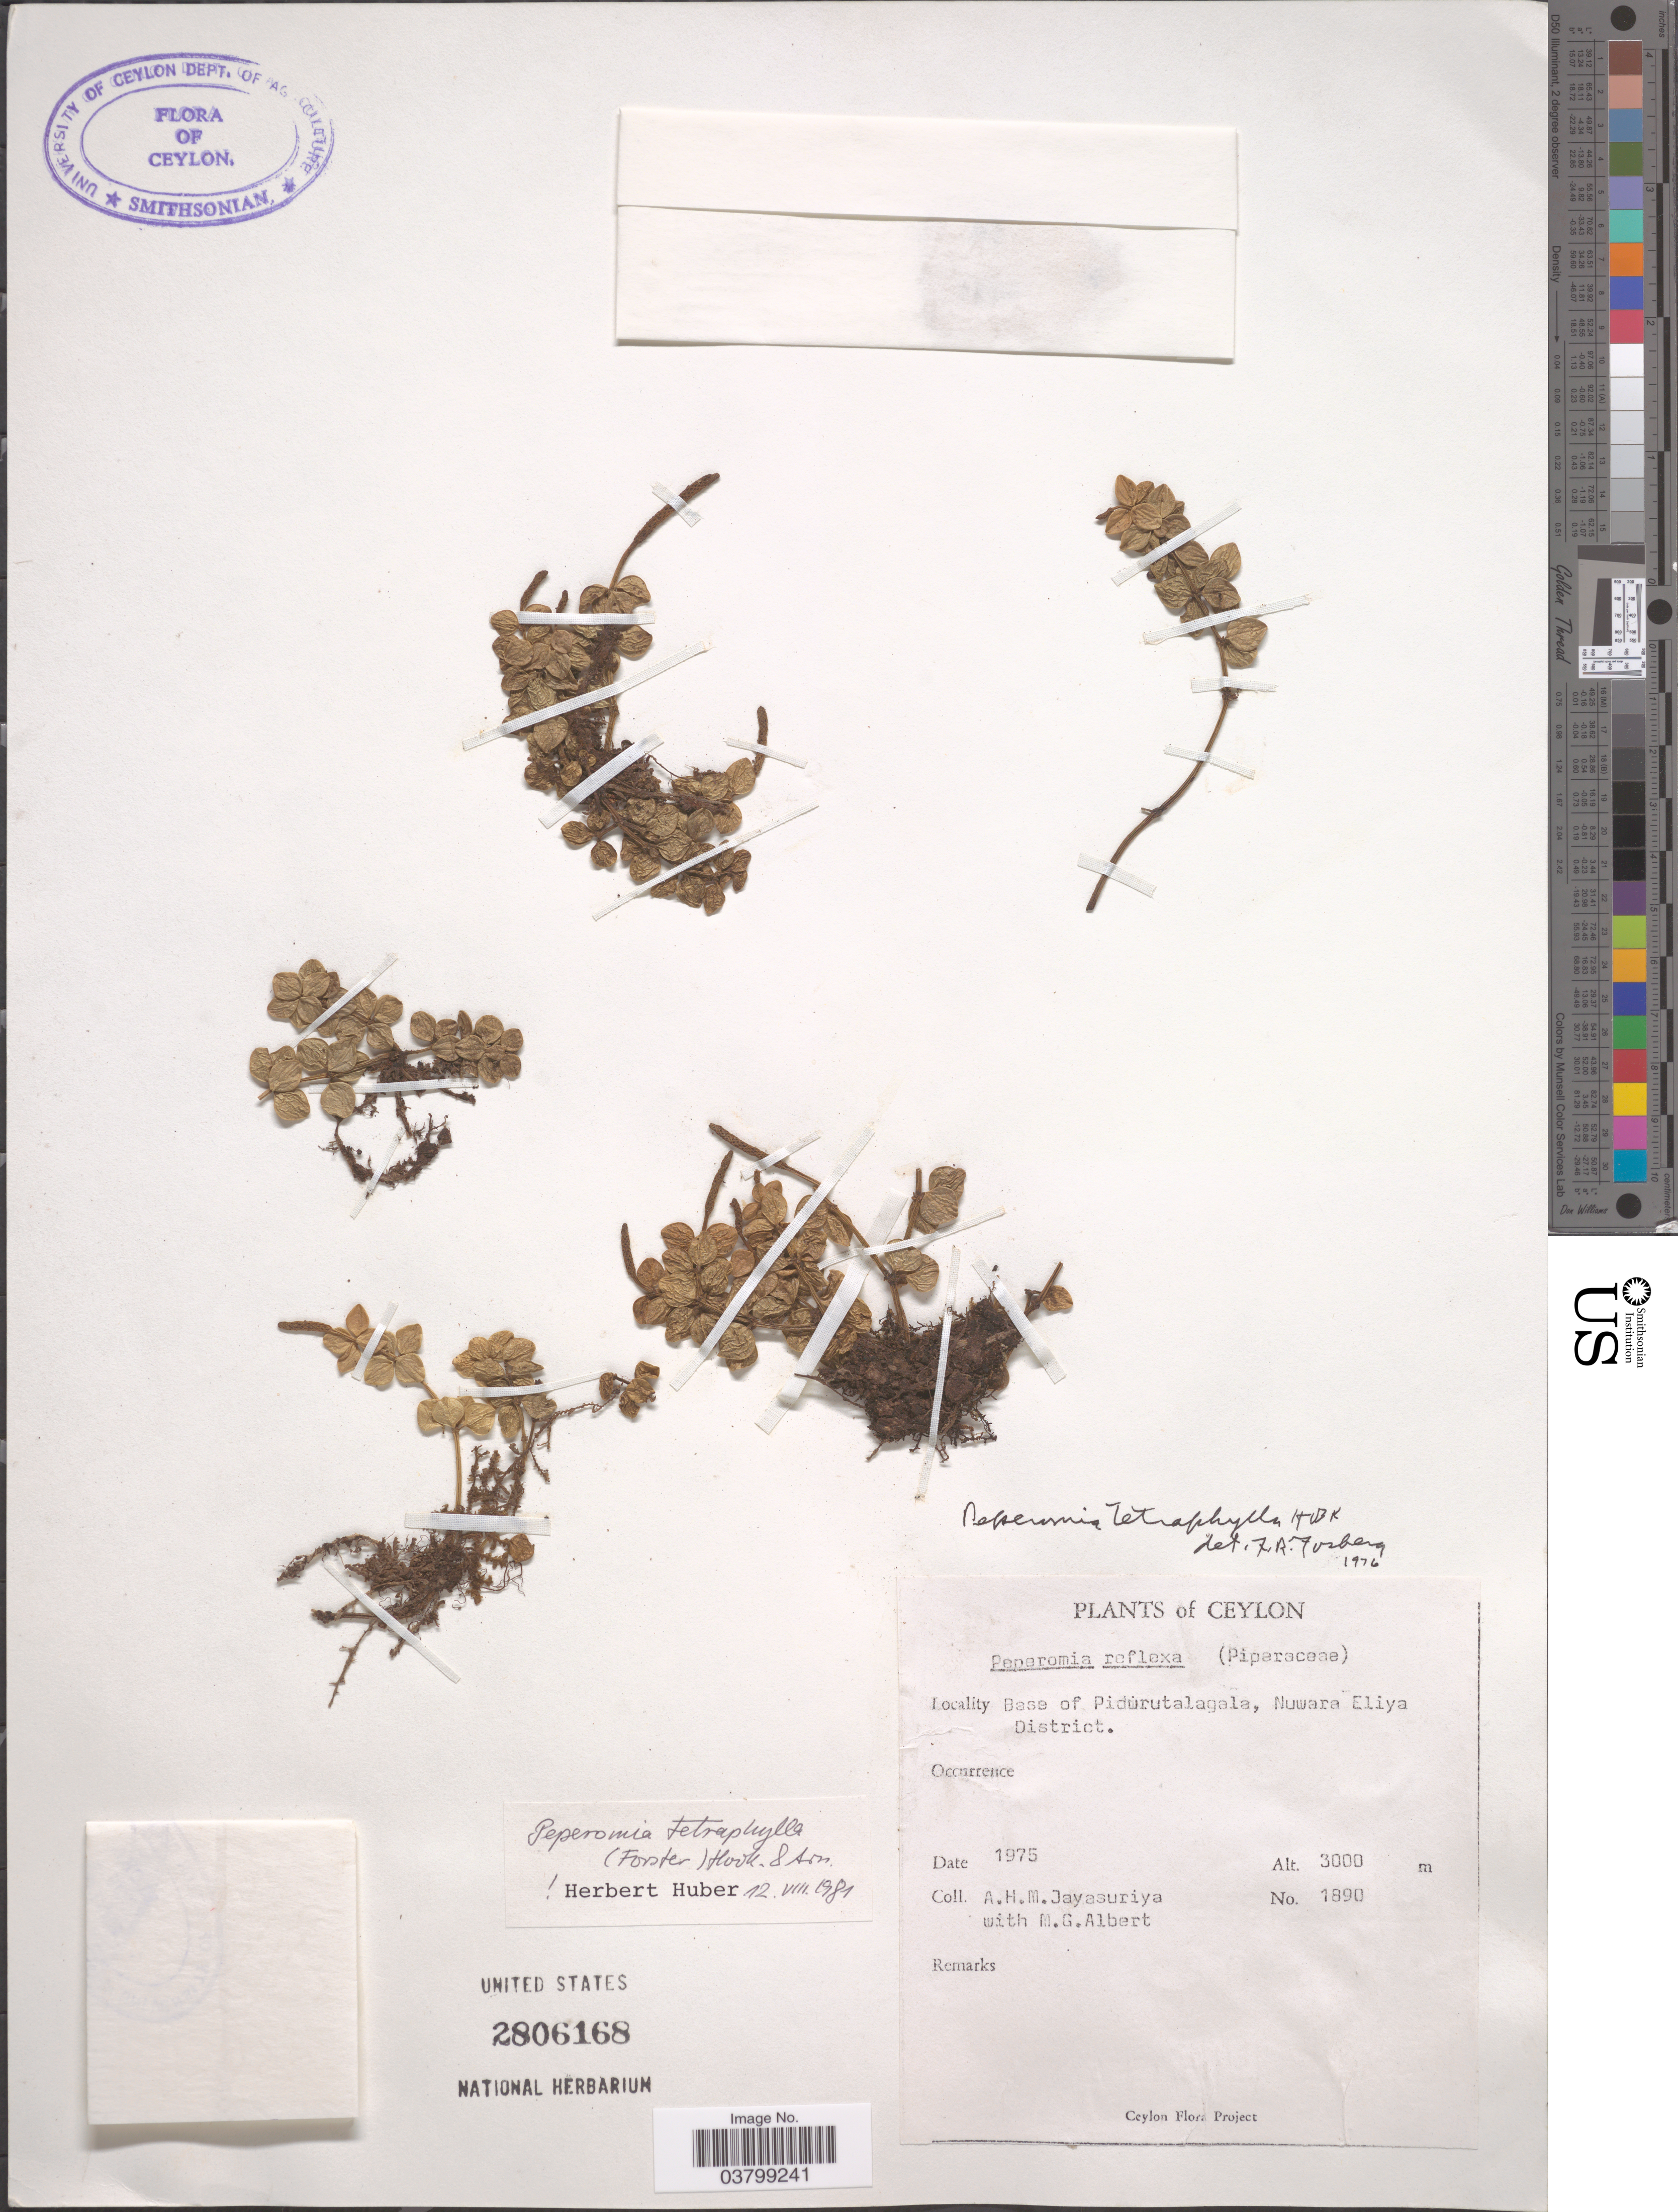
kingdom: Plantae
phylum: Tracheophyta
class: Magnoliopsida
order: Piperales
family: Piperaceae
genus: Peperomia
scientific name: Peperomia tetraphylla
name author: (G. Forst.) Hook. & Arn.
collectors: A. H. Jayasuriya & M. G. Albert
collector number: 1890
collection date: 1975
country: Sri Lanka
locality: Ceylon. Base of Pidurutalagala, Nuwara Eliya District.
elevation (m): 3000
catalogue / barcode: US 2806168